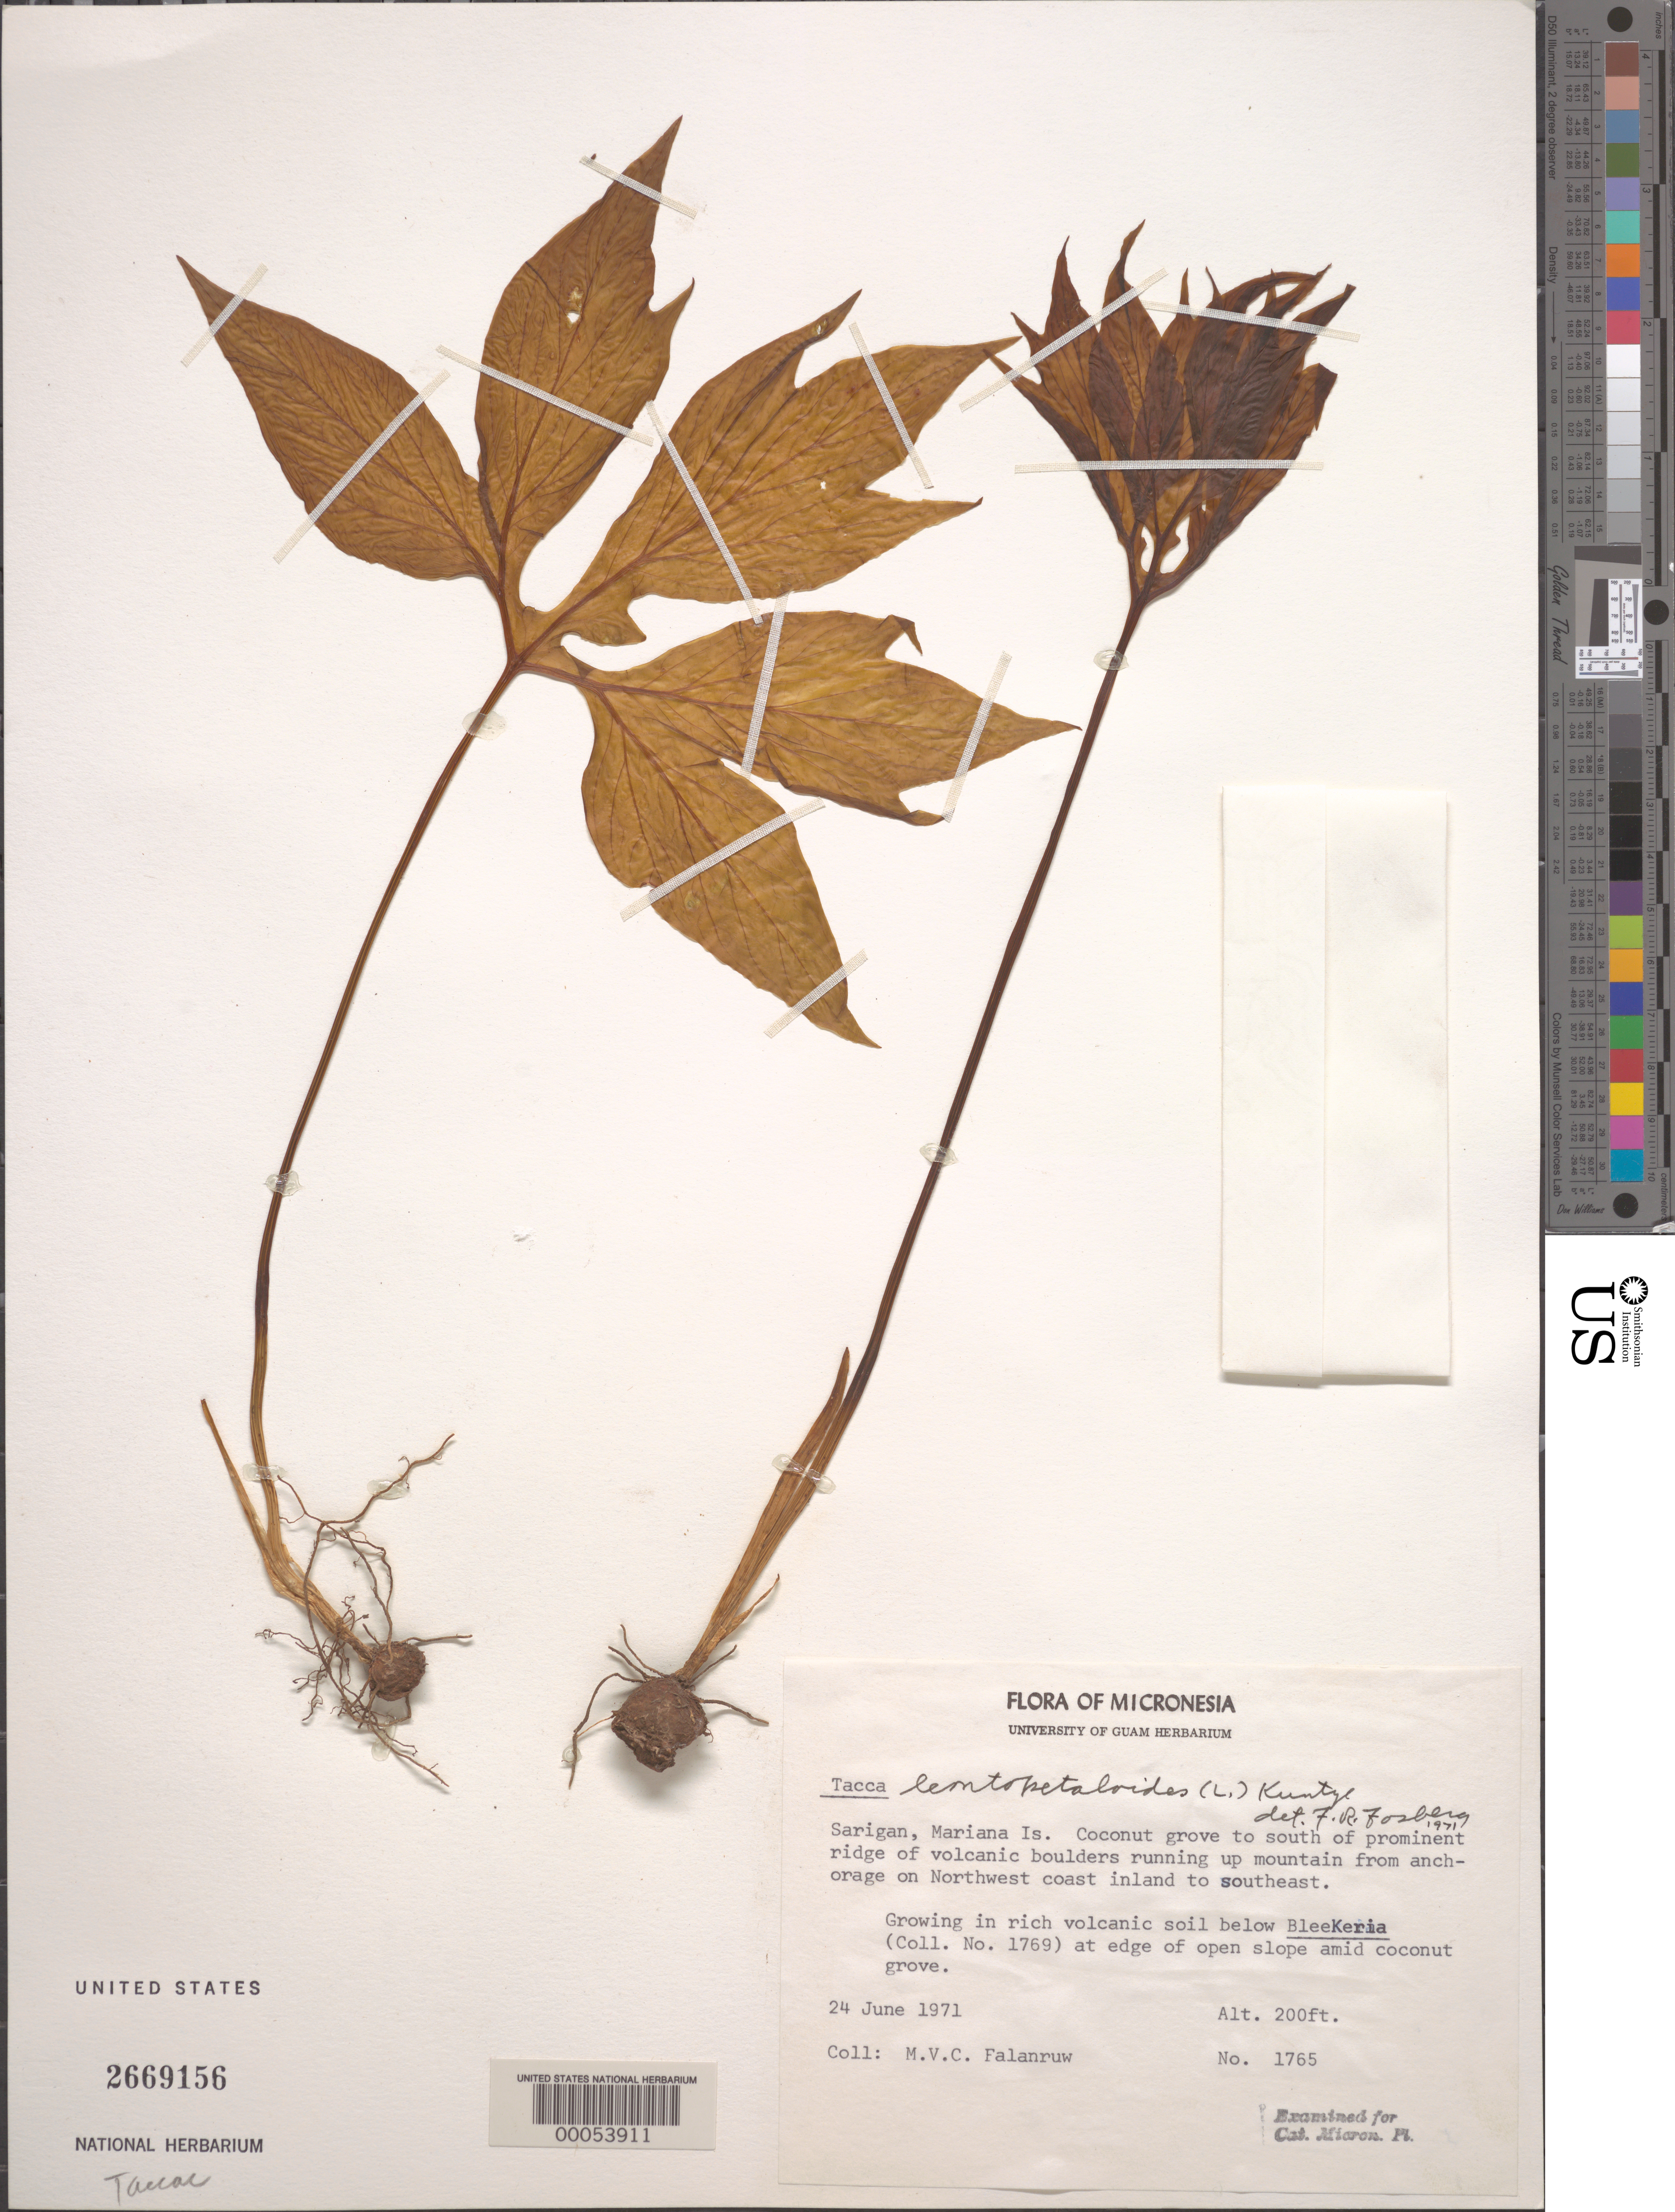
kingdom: Plantae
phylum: Tracheophyta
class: Liliopsida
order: Dioscoreales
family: Dioscoreaceae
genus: Tacca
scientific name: Tacca leontopetaloides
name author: (L.) Kuntze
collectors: M. V. Falanruw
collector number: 1765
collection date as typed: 24 Jun 1971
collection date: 1971-06-24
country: Northern Mariana Islands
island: Sariguan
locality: Sarigan, mariana i.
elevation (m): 61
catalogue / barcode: US 2669156